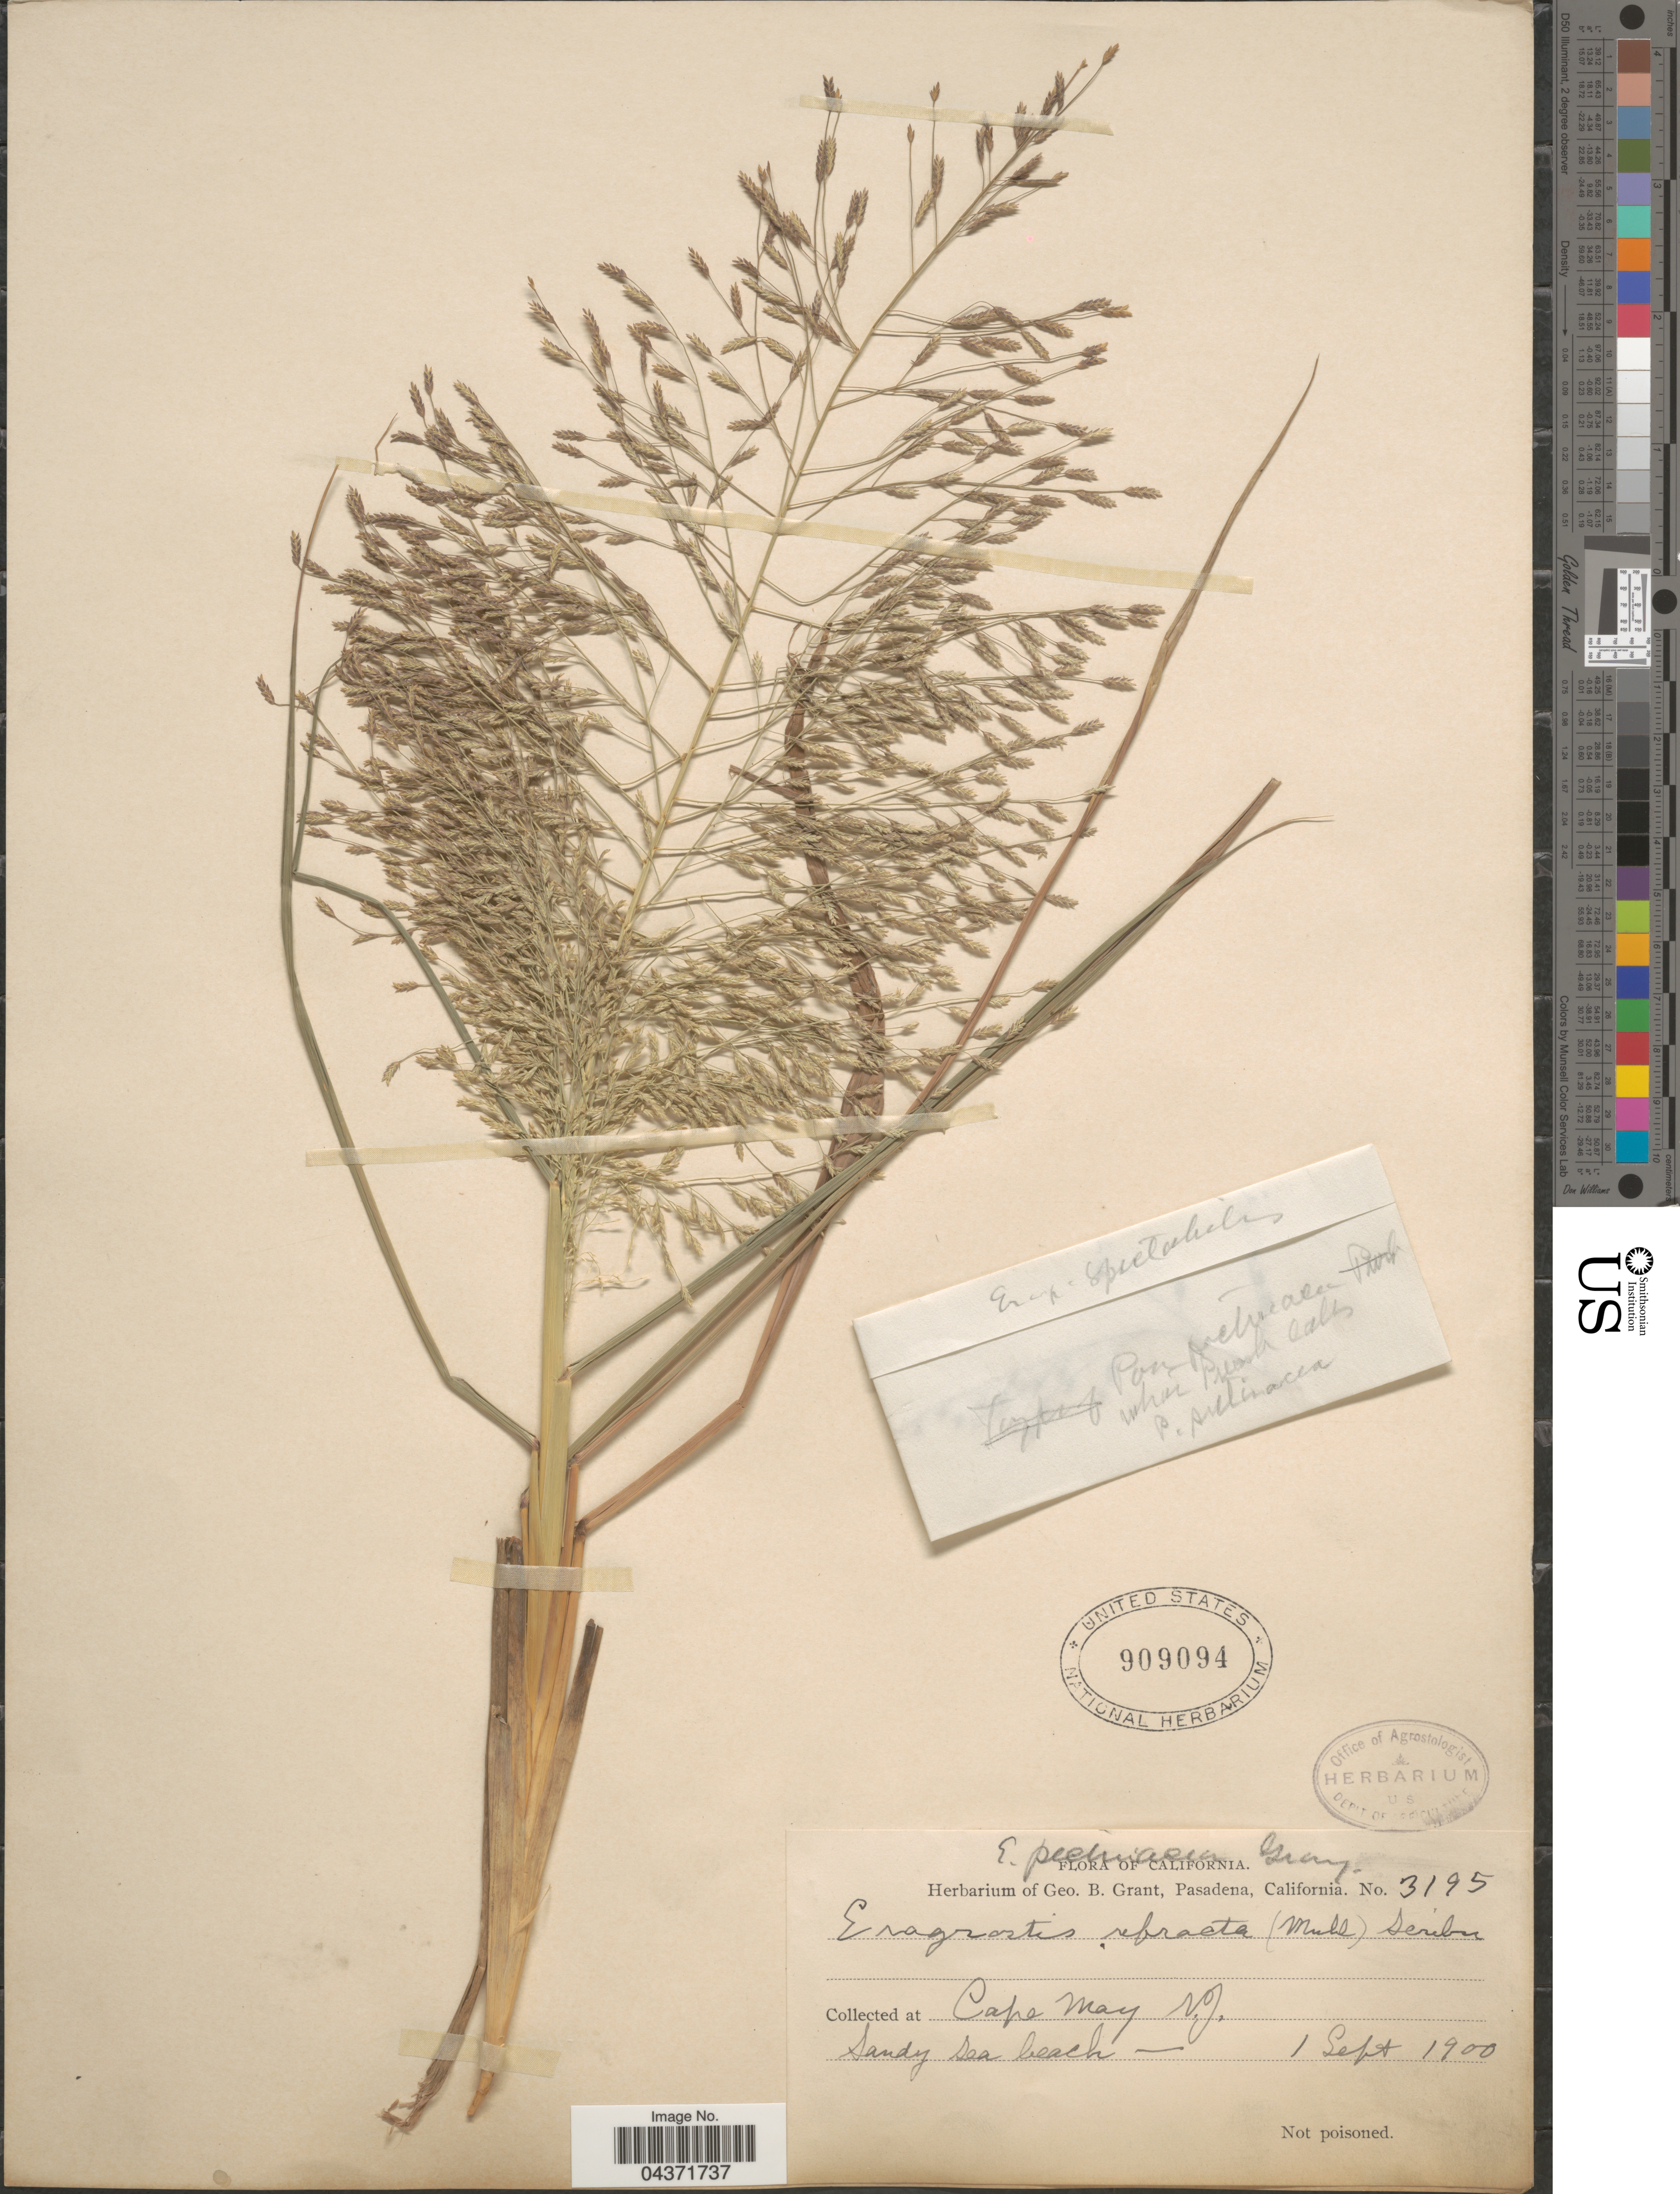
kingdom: Plantae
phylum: Tracheophyta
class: Liliopsida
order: Poales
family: Poaceae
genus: Eragrostis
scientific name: Eragrostis spectabilis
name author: (Pursh) Steud.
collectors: ex herb. Geo. B. Grant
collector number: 3195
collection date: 1900-09-01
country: United States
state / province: New Jersey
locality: Cape May.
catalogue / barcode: US 909094